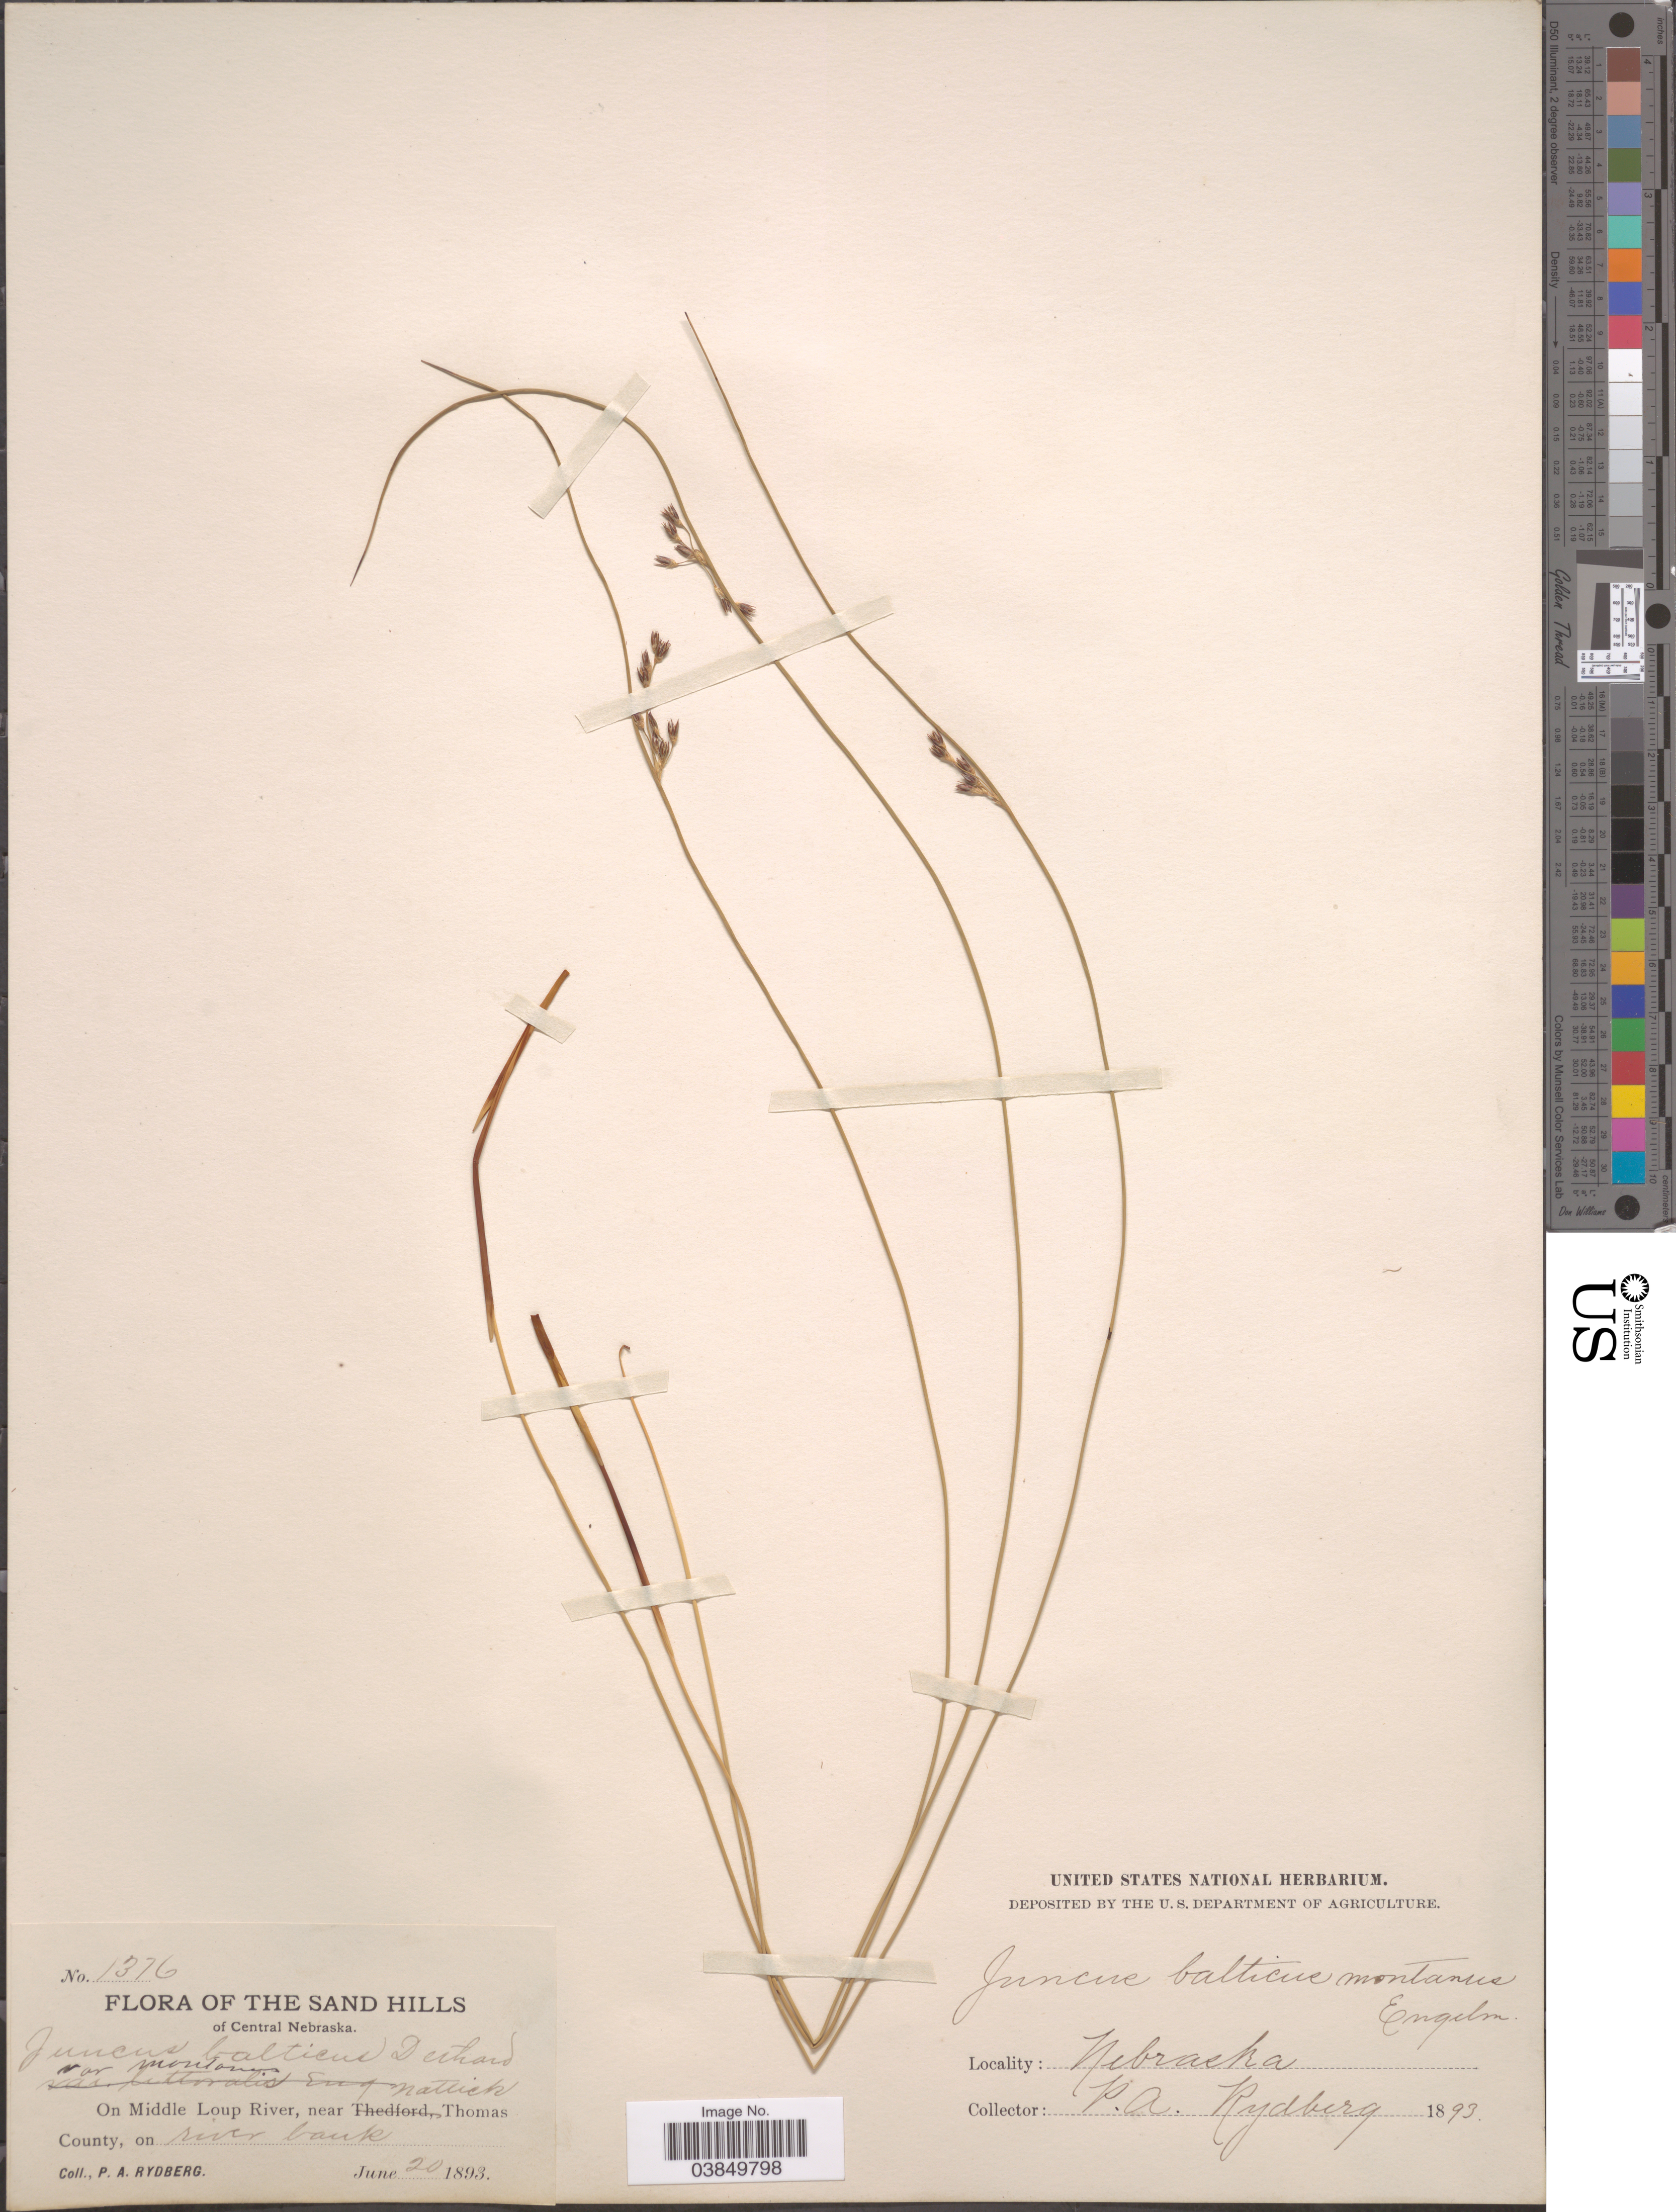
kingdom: Plantae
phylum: Tracheophyta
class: Liliopsida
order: Poales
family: Juncaceae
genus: Juncus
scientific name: Juncus balticus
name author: Willd.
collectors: P. A. Rydberg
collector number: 1376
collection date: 1893-06-20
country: United States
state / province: Nebraska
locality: Sand Hills of Central Nebraska. On Middle Loup River, near Thomas County.